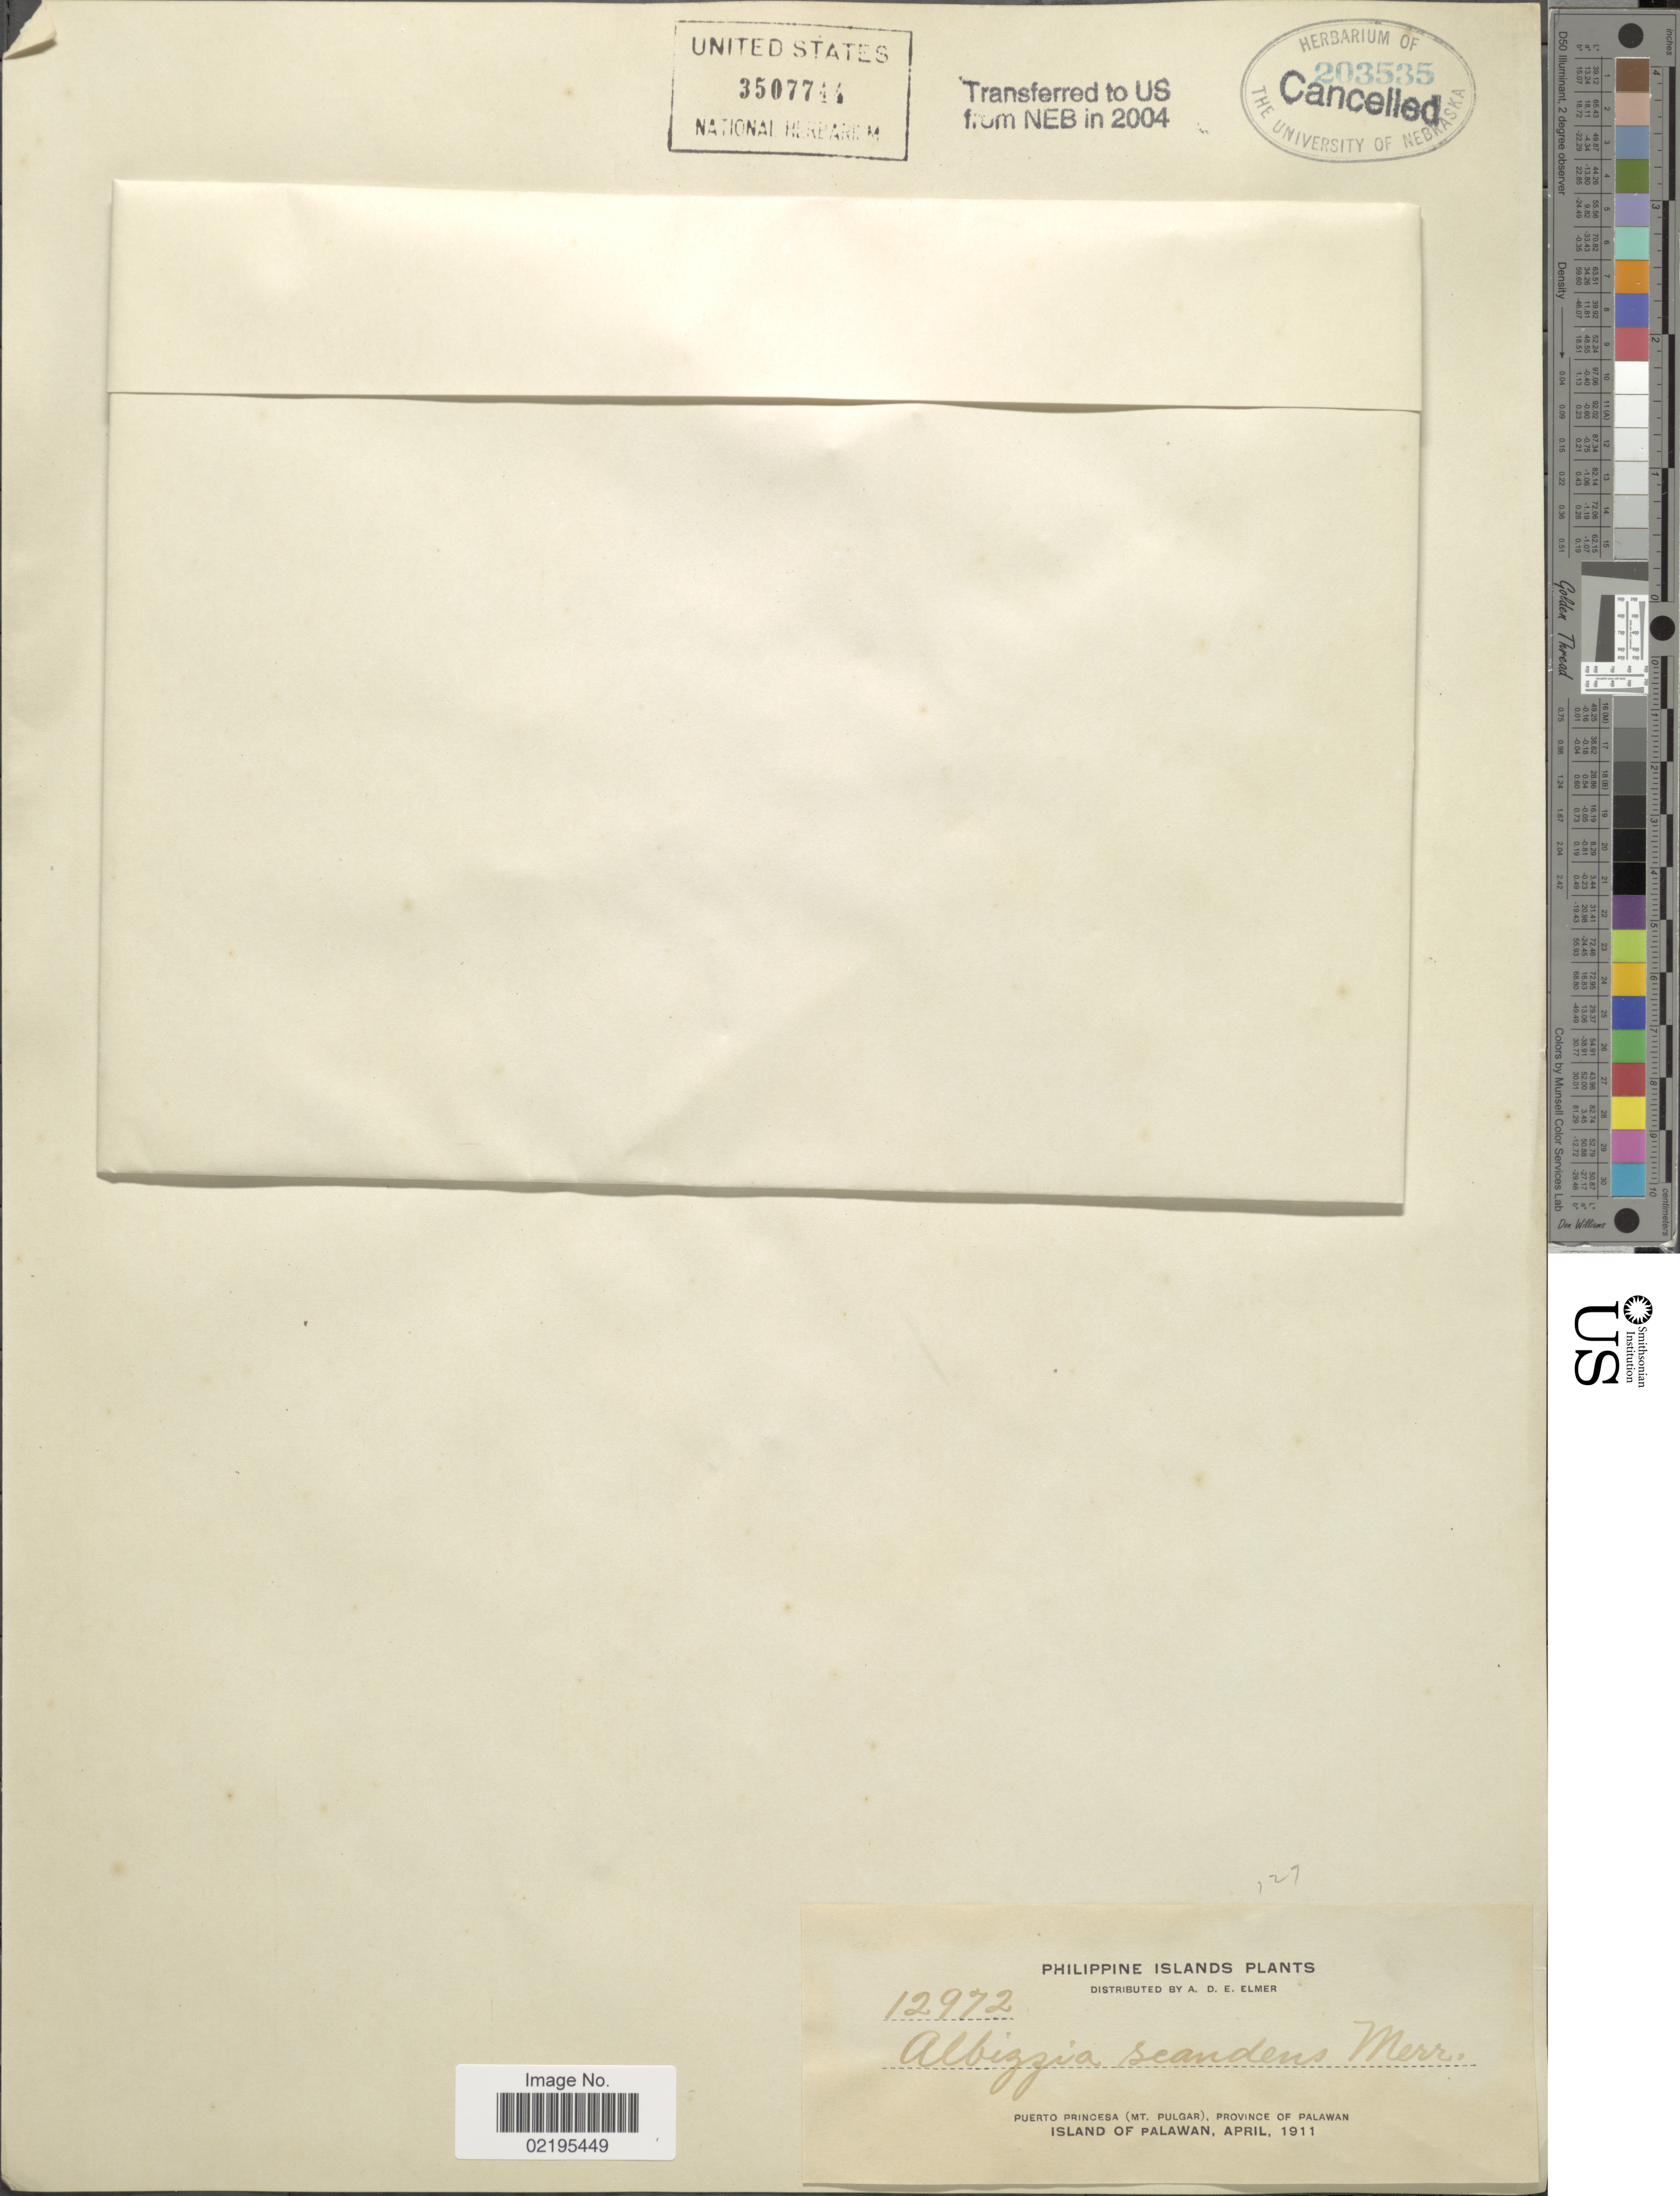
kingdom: Plantae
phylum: Tracheophyta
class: Magnoliopsida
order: Fabales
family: Fabaceae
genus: Albizia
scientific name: Albizia corniculata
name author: (Lour.) Druce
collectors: A. D. E. Elmer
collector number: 12972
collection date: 1911-04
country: Philippines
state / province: Mimaropa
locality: Puerto Princesa (Mt. Pulgar), Province of Palawan, Island of Palawan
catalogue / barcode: US 3507744